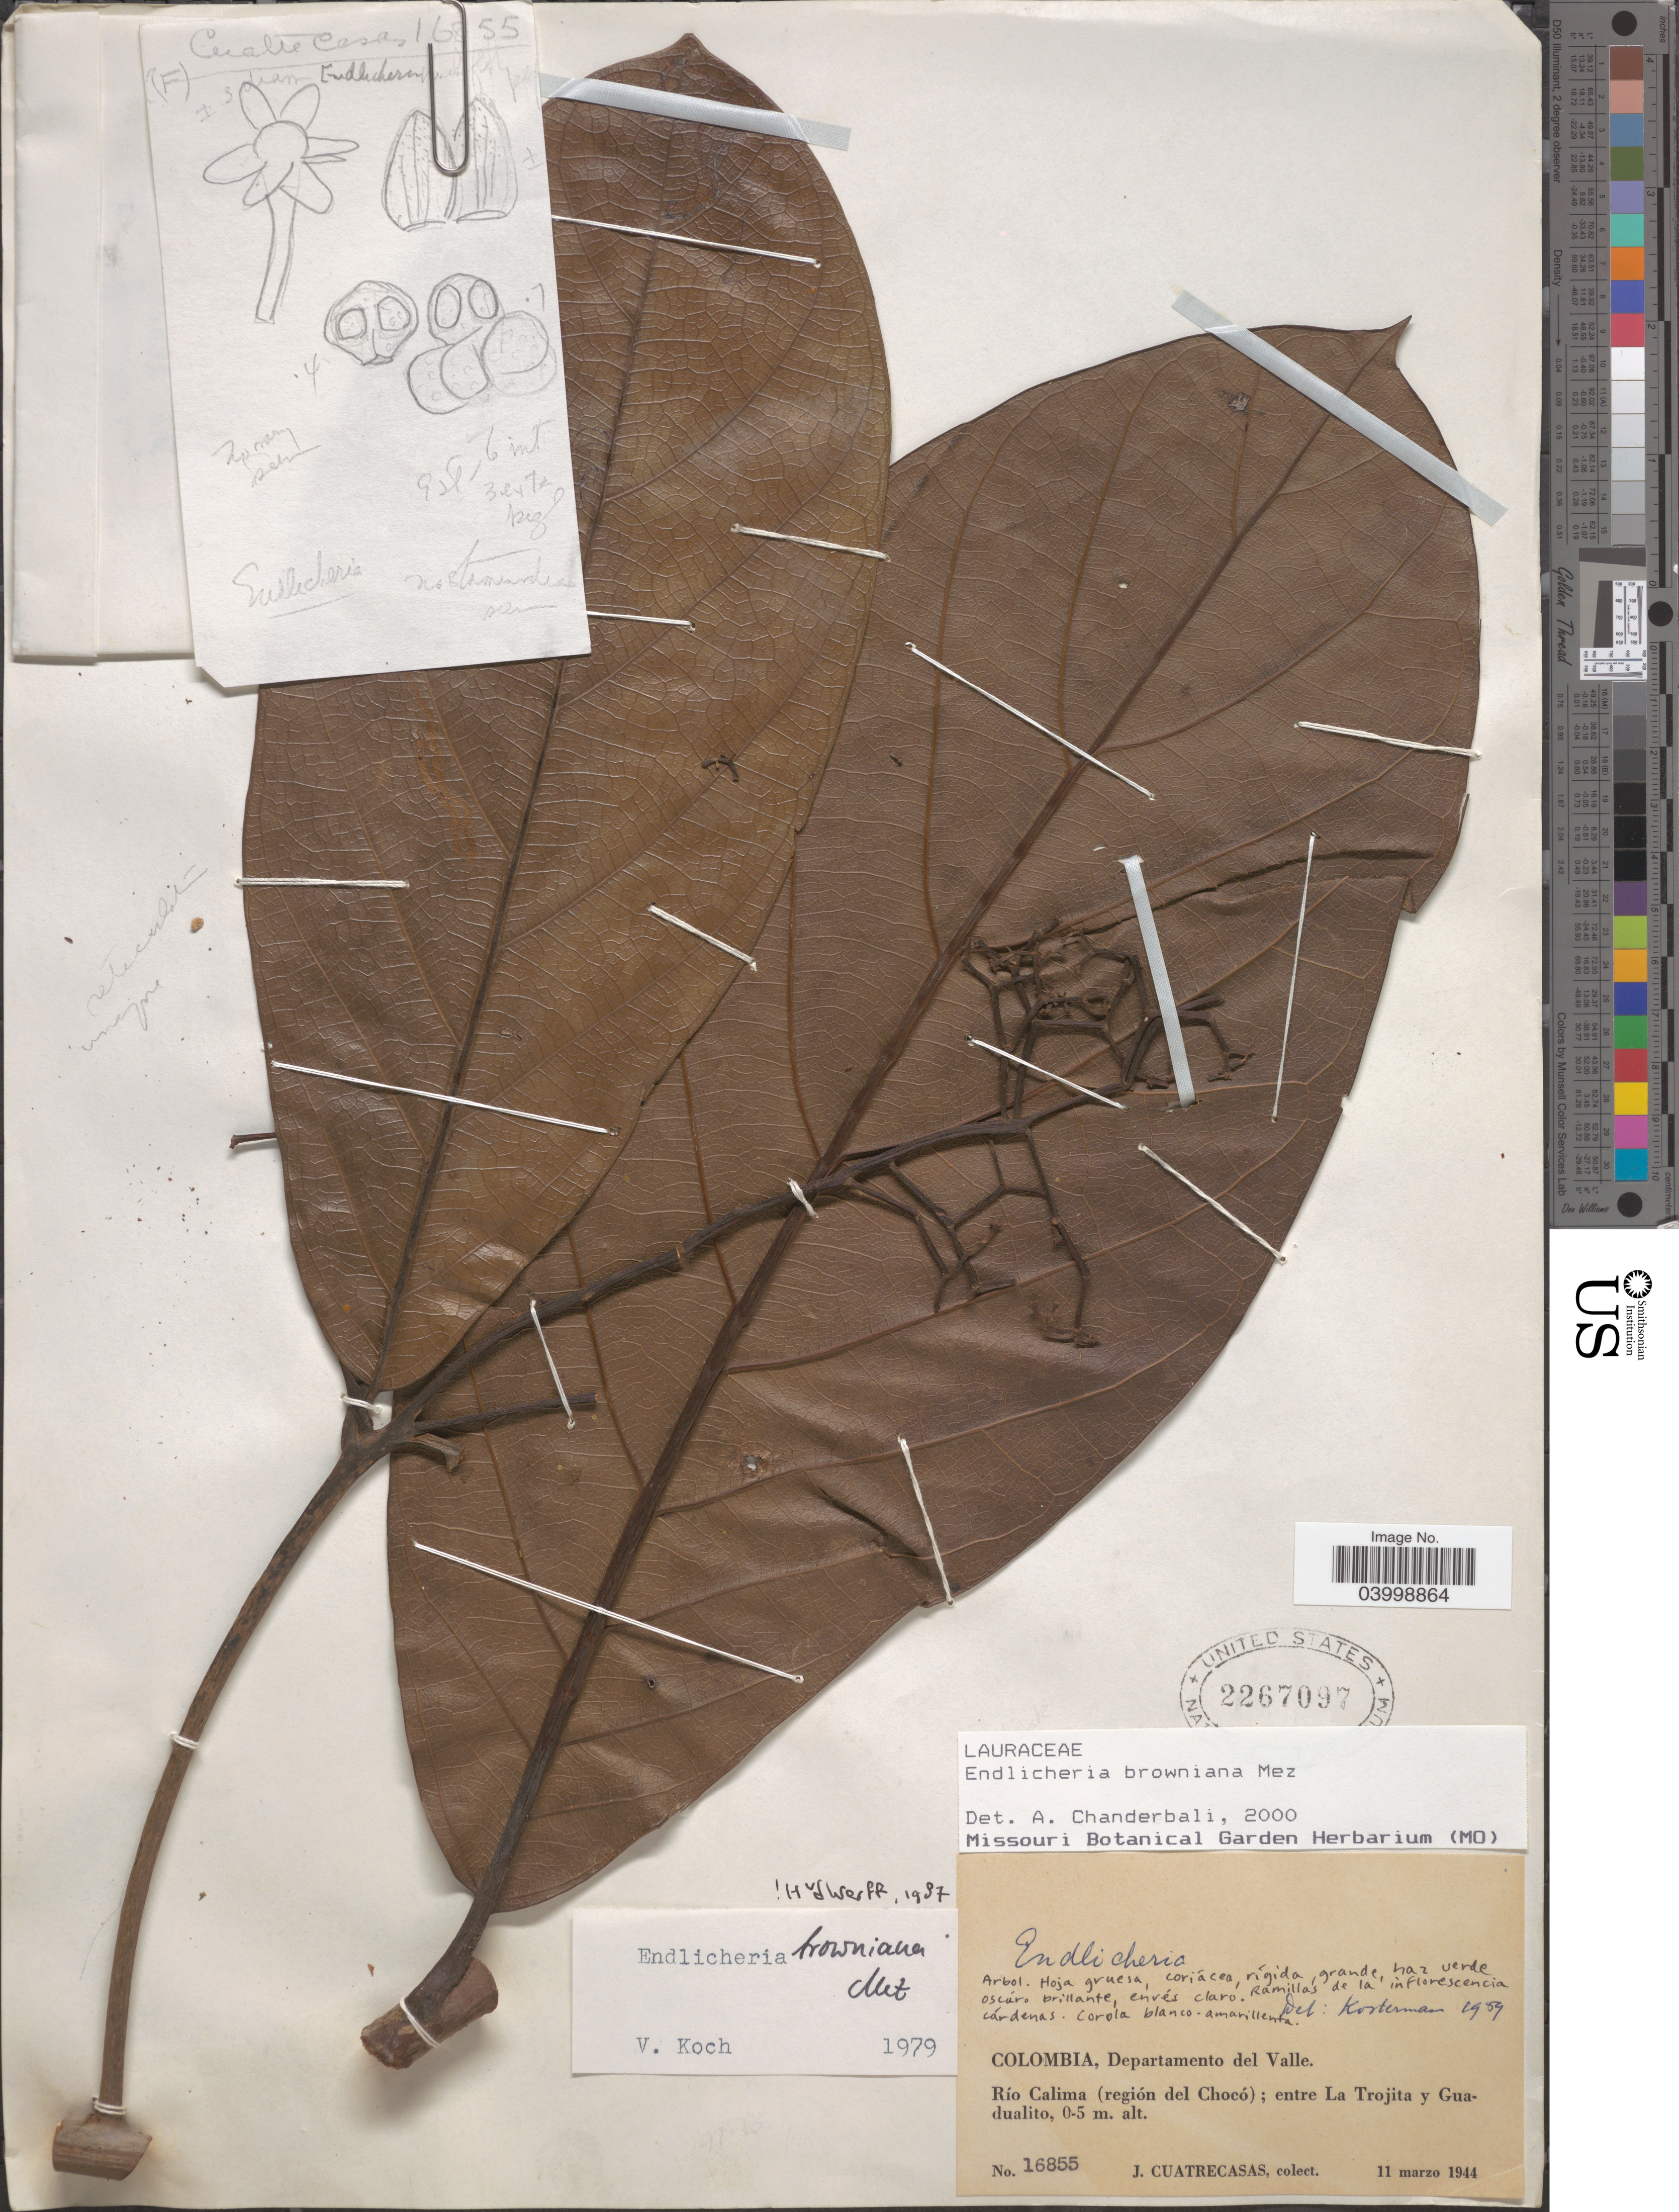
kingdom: Plantae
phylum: Tracheophyta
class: Magnoliopsida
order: Laurales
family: Lauraceae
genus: Endlicheria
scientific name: Endlicheria browniana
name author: Mez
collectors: J. Cuatrecasas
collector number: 16855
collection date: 1944-03-11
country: Colombia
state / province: Valle del Cauca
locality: Departamento del Valle. Río Calima (región del Chocó); entre La Trojita y Guadualito.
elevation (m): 0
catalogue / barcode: US 2267097